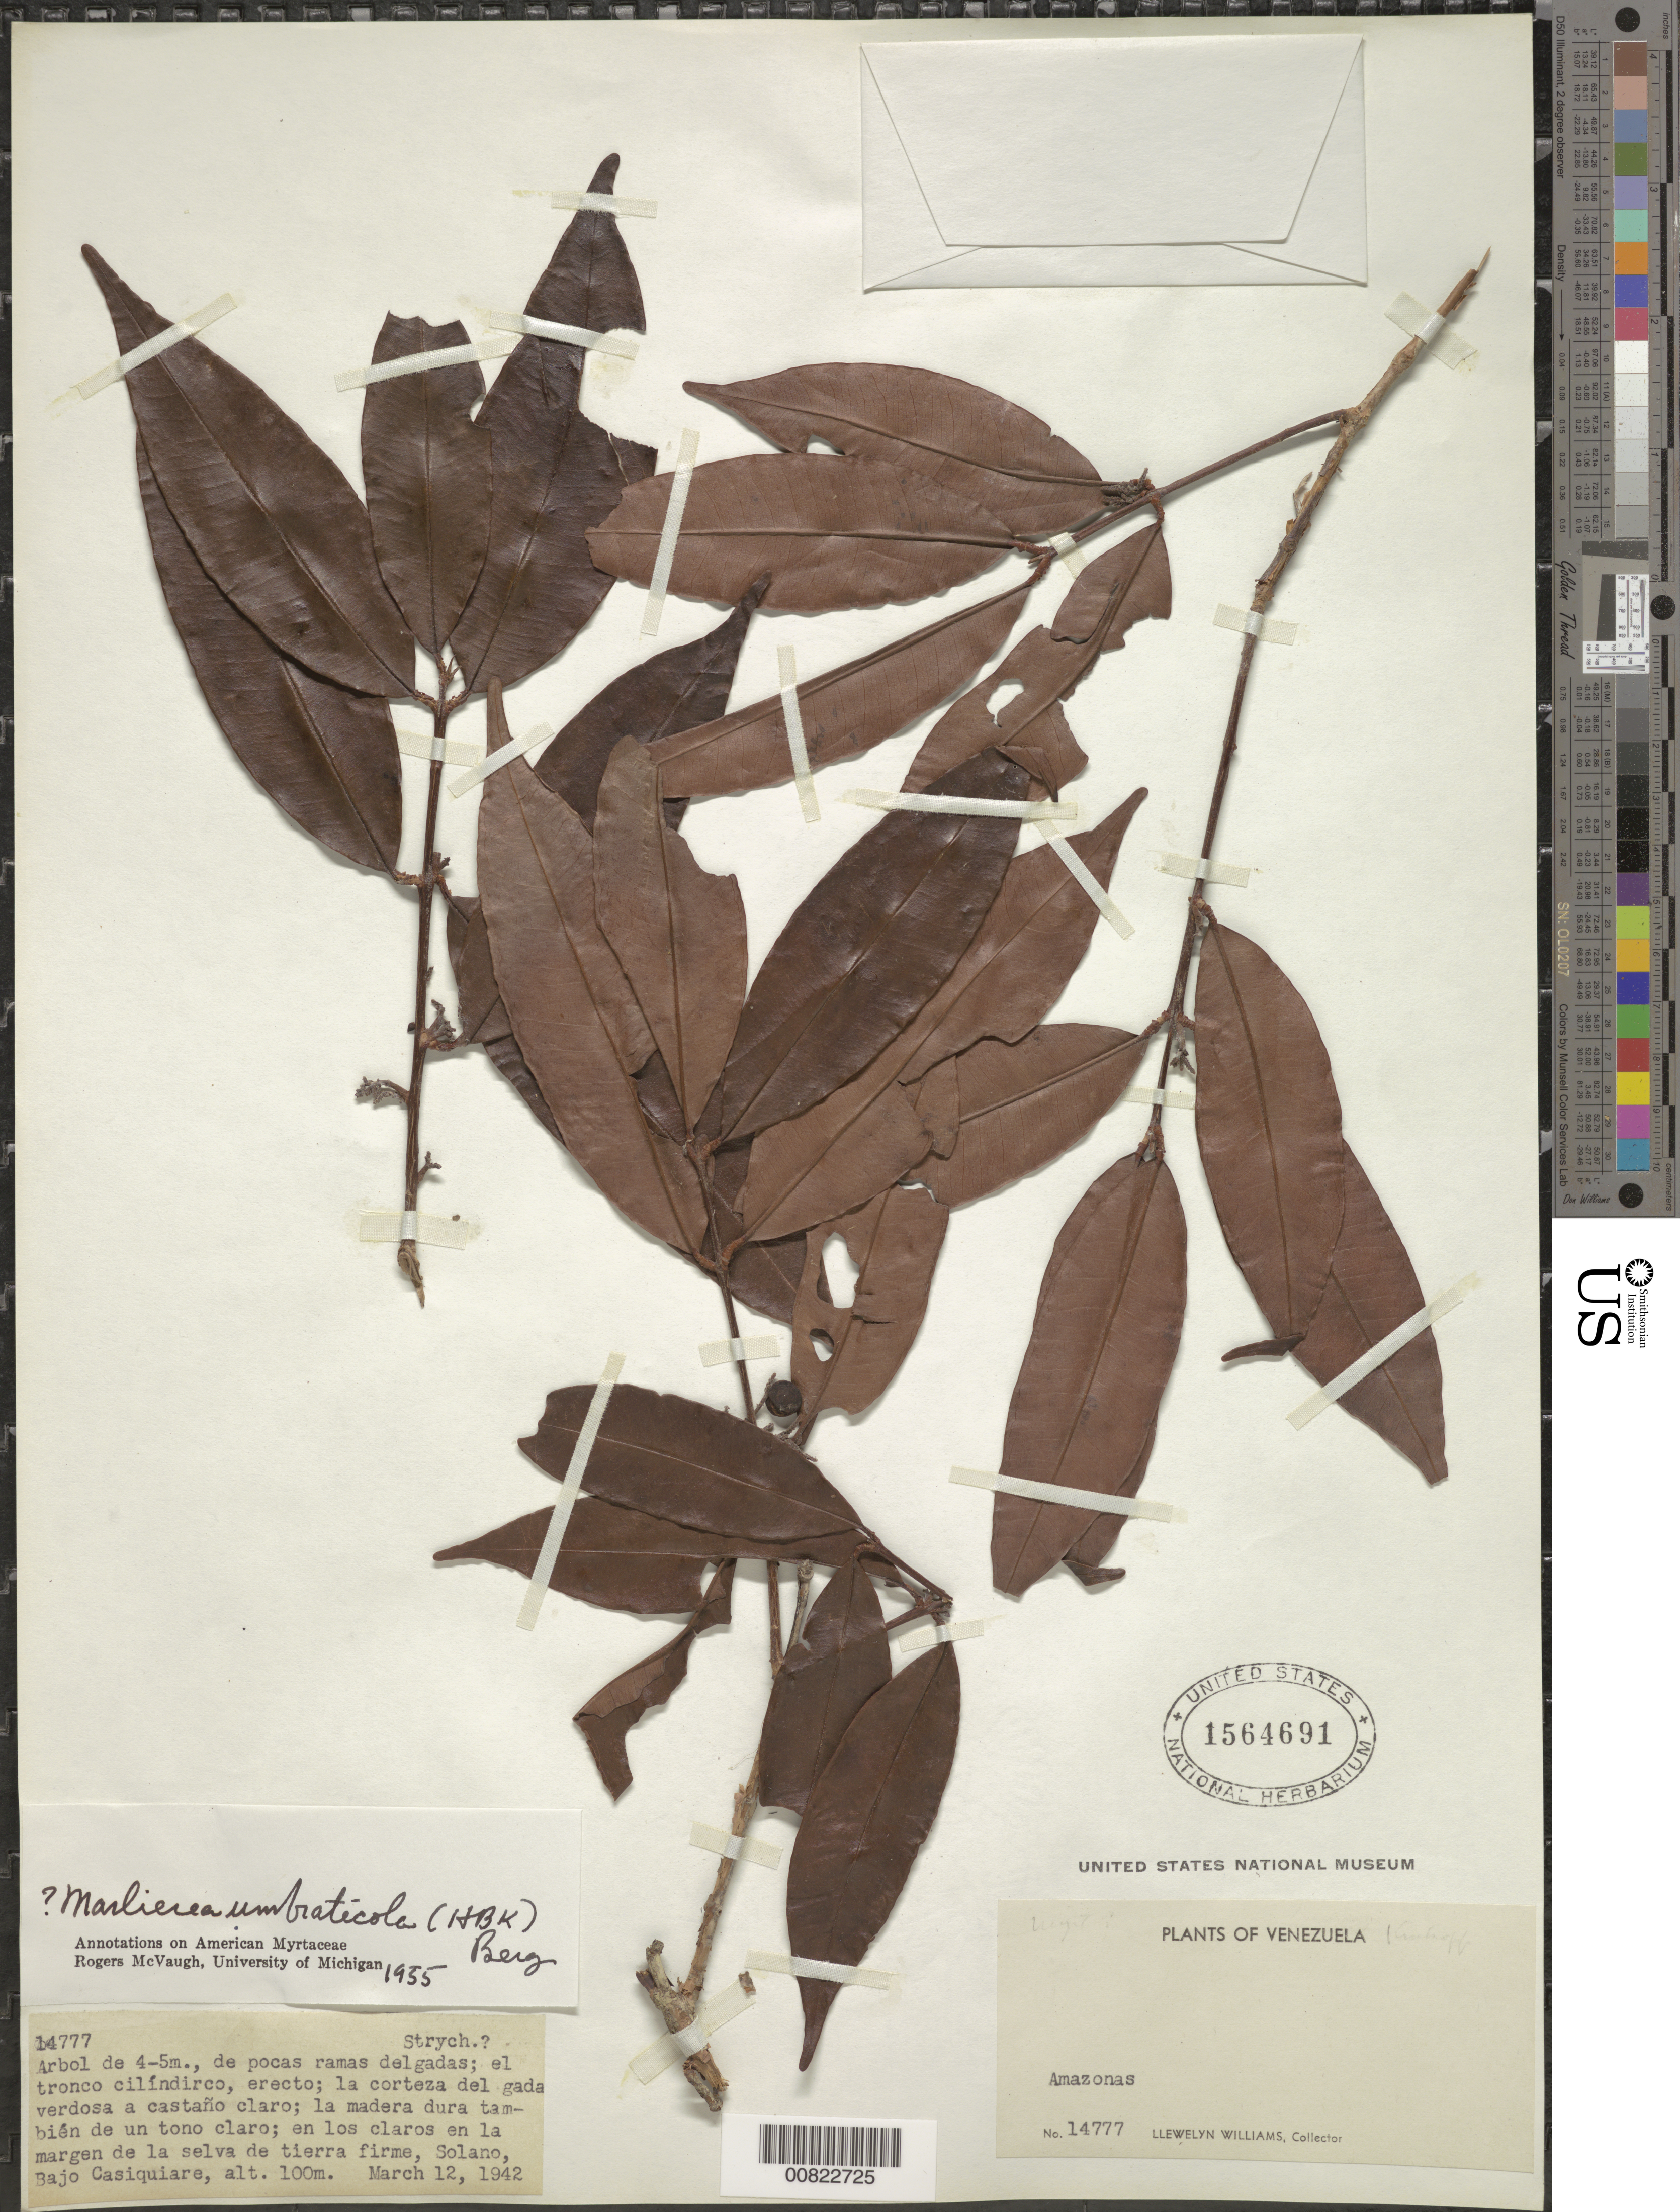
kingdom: Plantae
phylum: Tracheophyta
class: Magnoliopsida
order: Myrtales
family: Myrtaceae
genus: Myrcia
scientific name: Myrcia umbraticola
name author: (Kunth) E. Lucas & C.E. Wilson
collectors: Ll. Williams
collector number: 14777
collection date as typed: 12-Mar-42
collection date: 1942-03-12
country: Venezuela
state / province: Amazonas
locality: Solano, Bajo Río Casiquiare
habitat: Clearings at edge of woods on terra firma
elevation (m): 100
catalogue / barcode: US 1564691